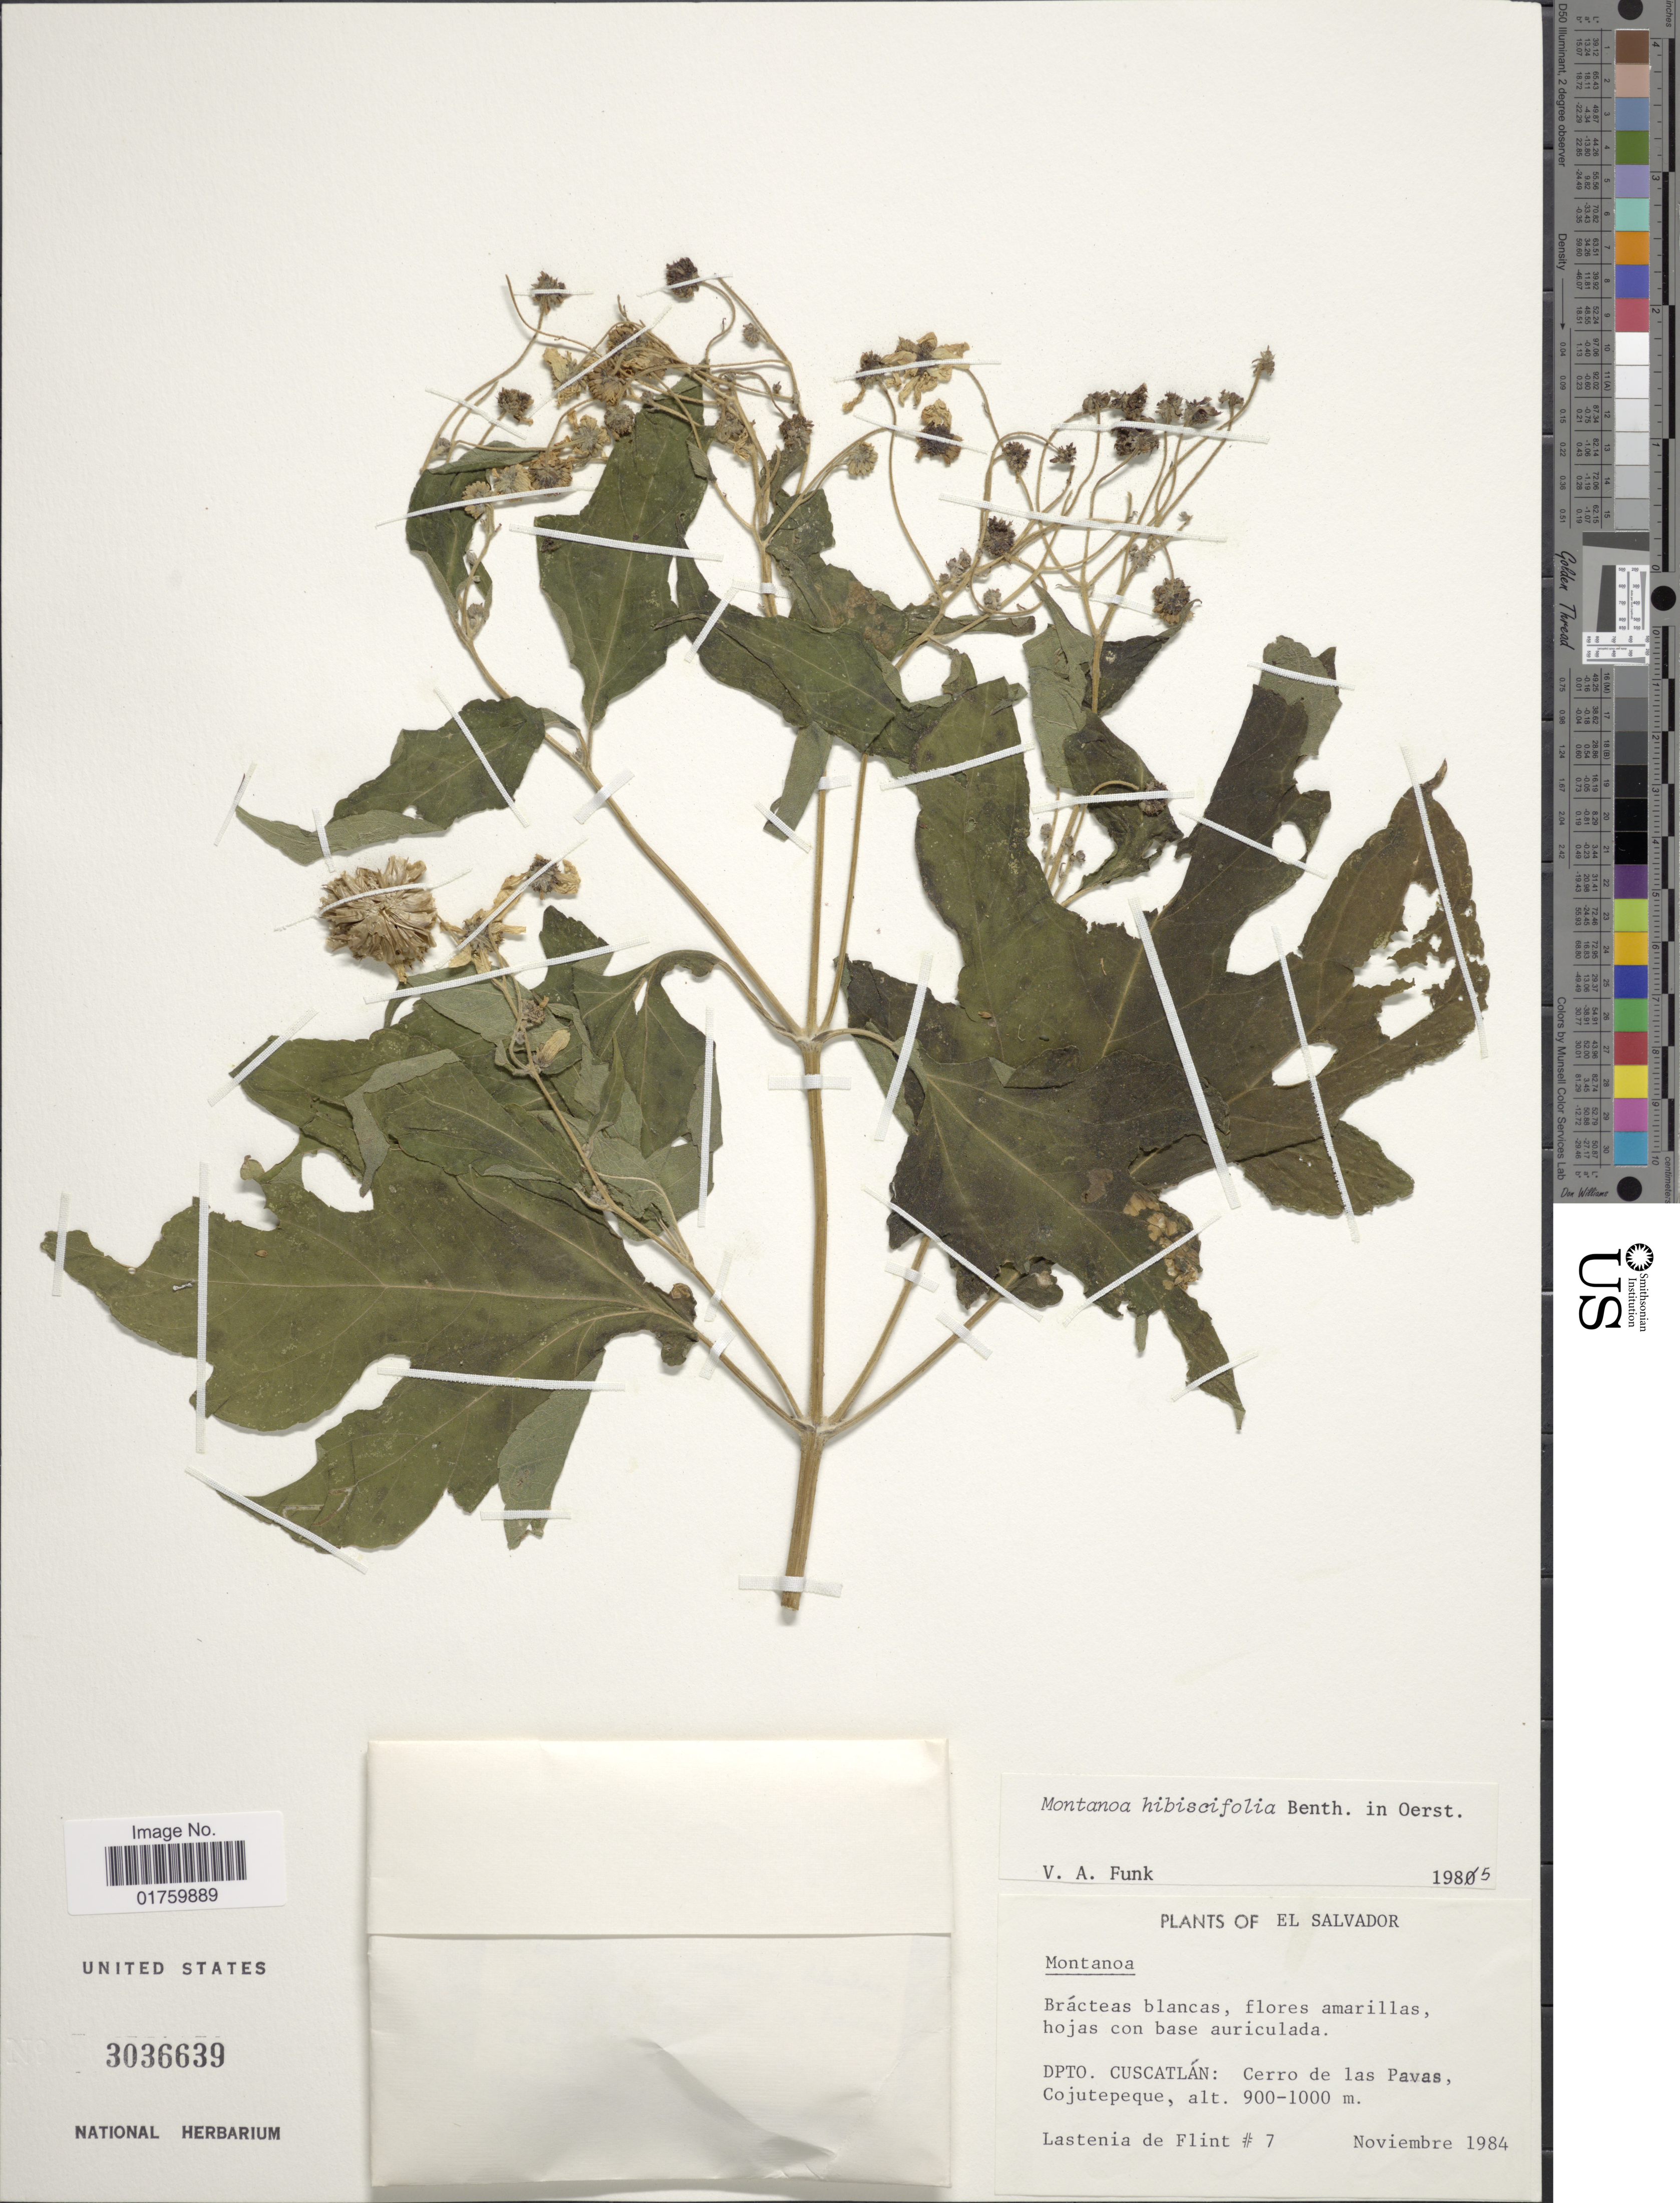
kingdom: Plantae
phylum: Tracheophyta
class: Magnoliopsida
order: Asterales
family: Asteraceae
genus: Montanoa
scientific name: Montanoa hibiscifolia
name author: Benth.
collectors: L. de Flint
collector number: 7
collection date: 1984-11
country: El Salvador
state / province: Cuscatlan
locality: Cerro de las Pavas, Cojutepeque.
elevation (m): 900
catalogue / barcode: US 3036639